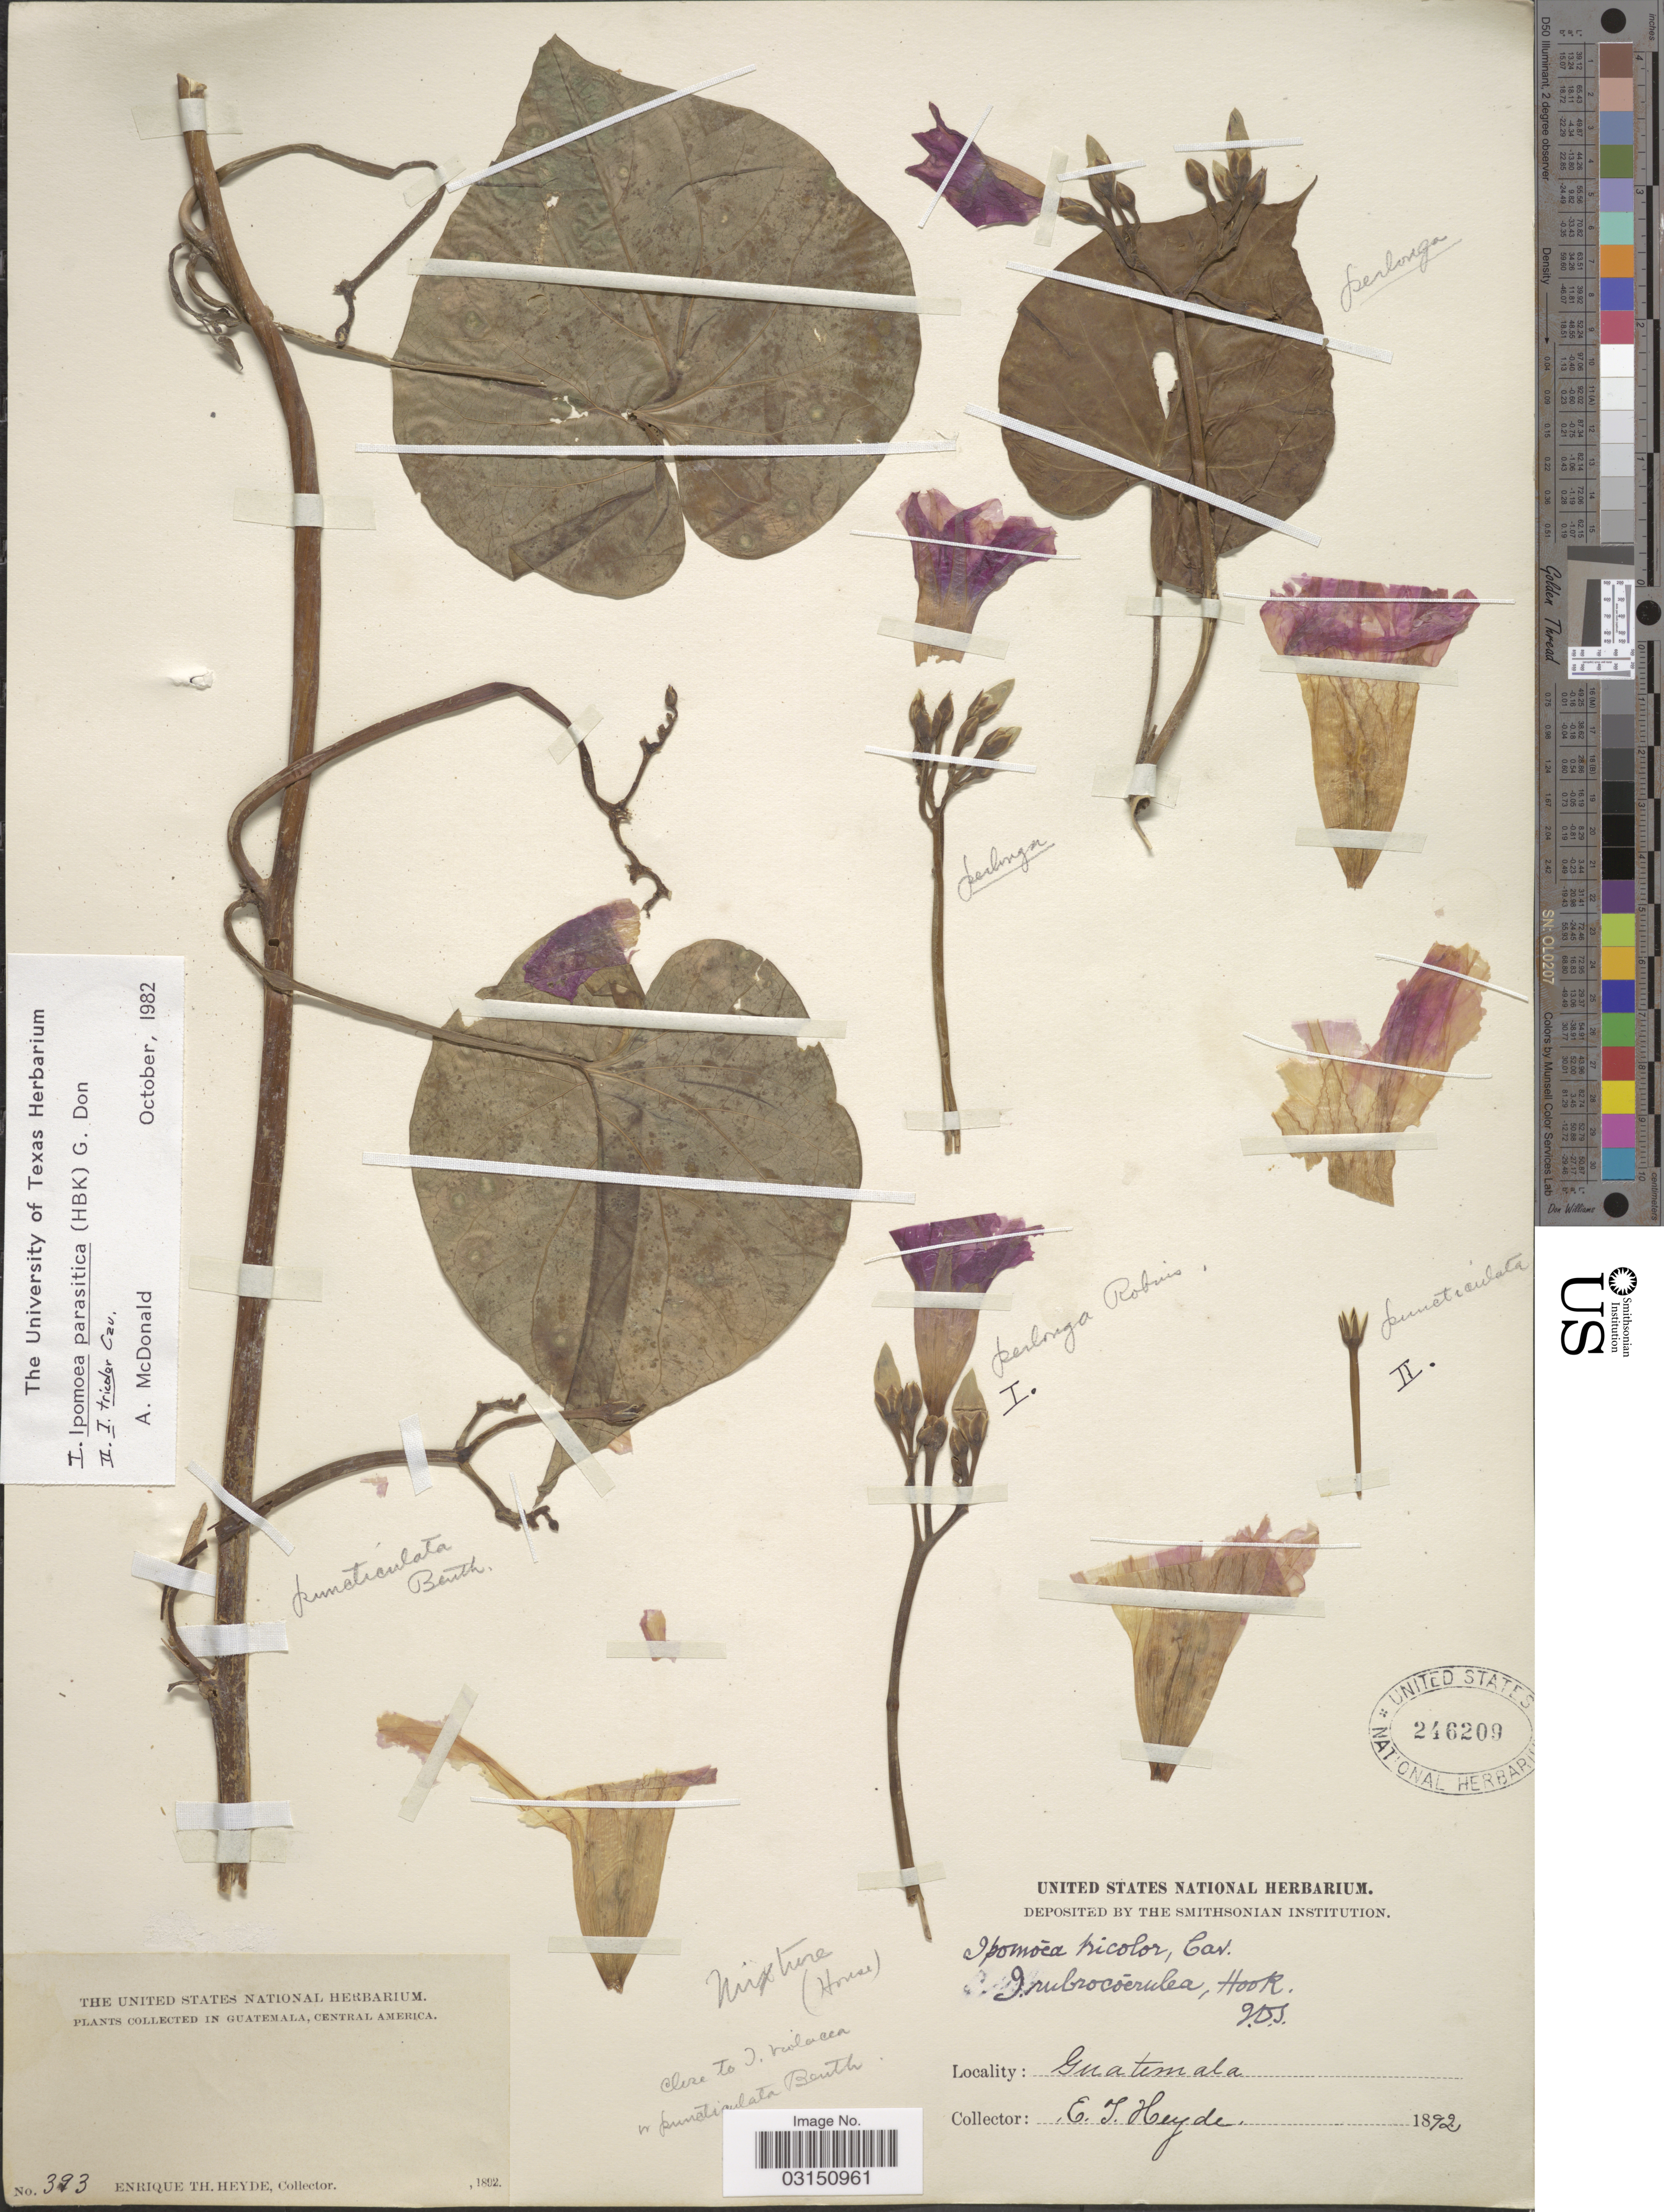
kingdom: Plantae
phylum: Tracheophyta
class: Magnoliopsida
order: Solanales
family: Convolvulaceae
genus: Ipomoea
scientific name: Ipomoea parasitica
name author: (Kunth) G. Don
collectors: E. T. Heyde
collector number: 393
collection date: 1892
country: Guatemala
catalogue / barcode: US 246209